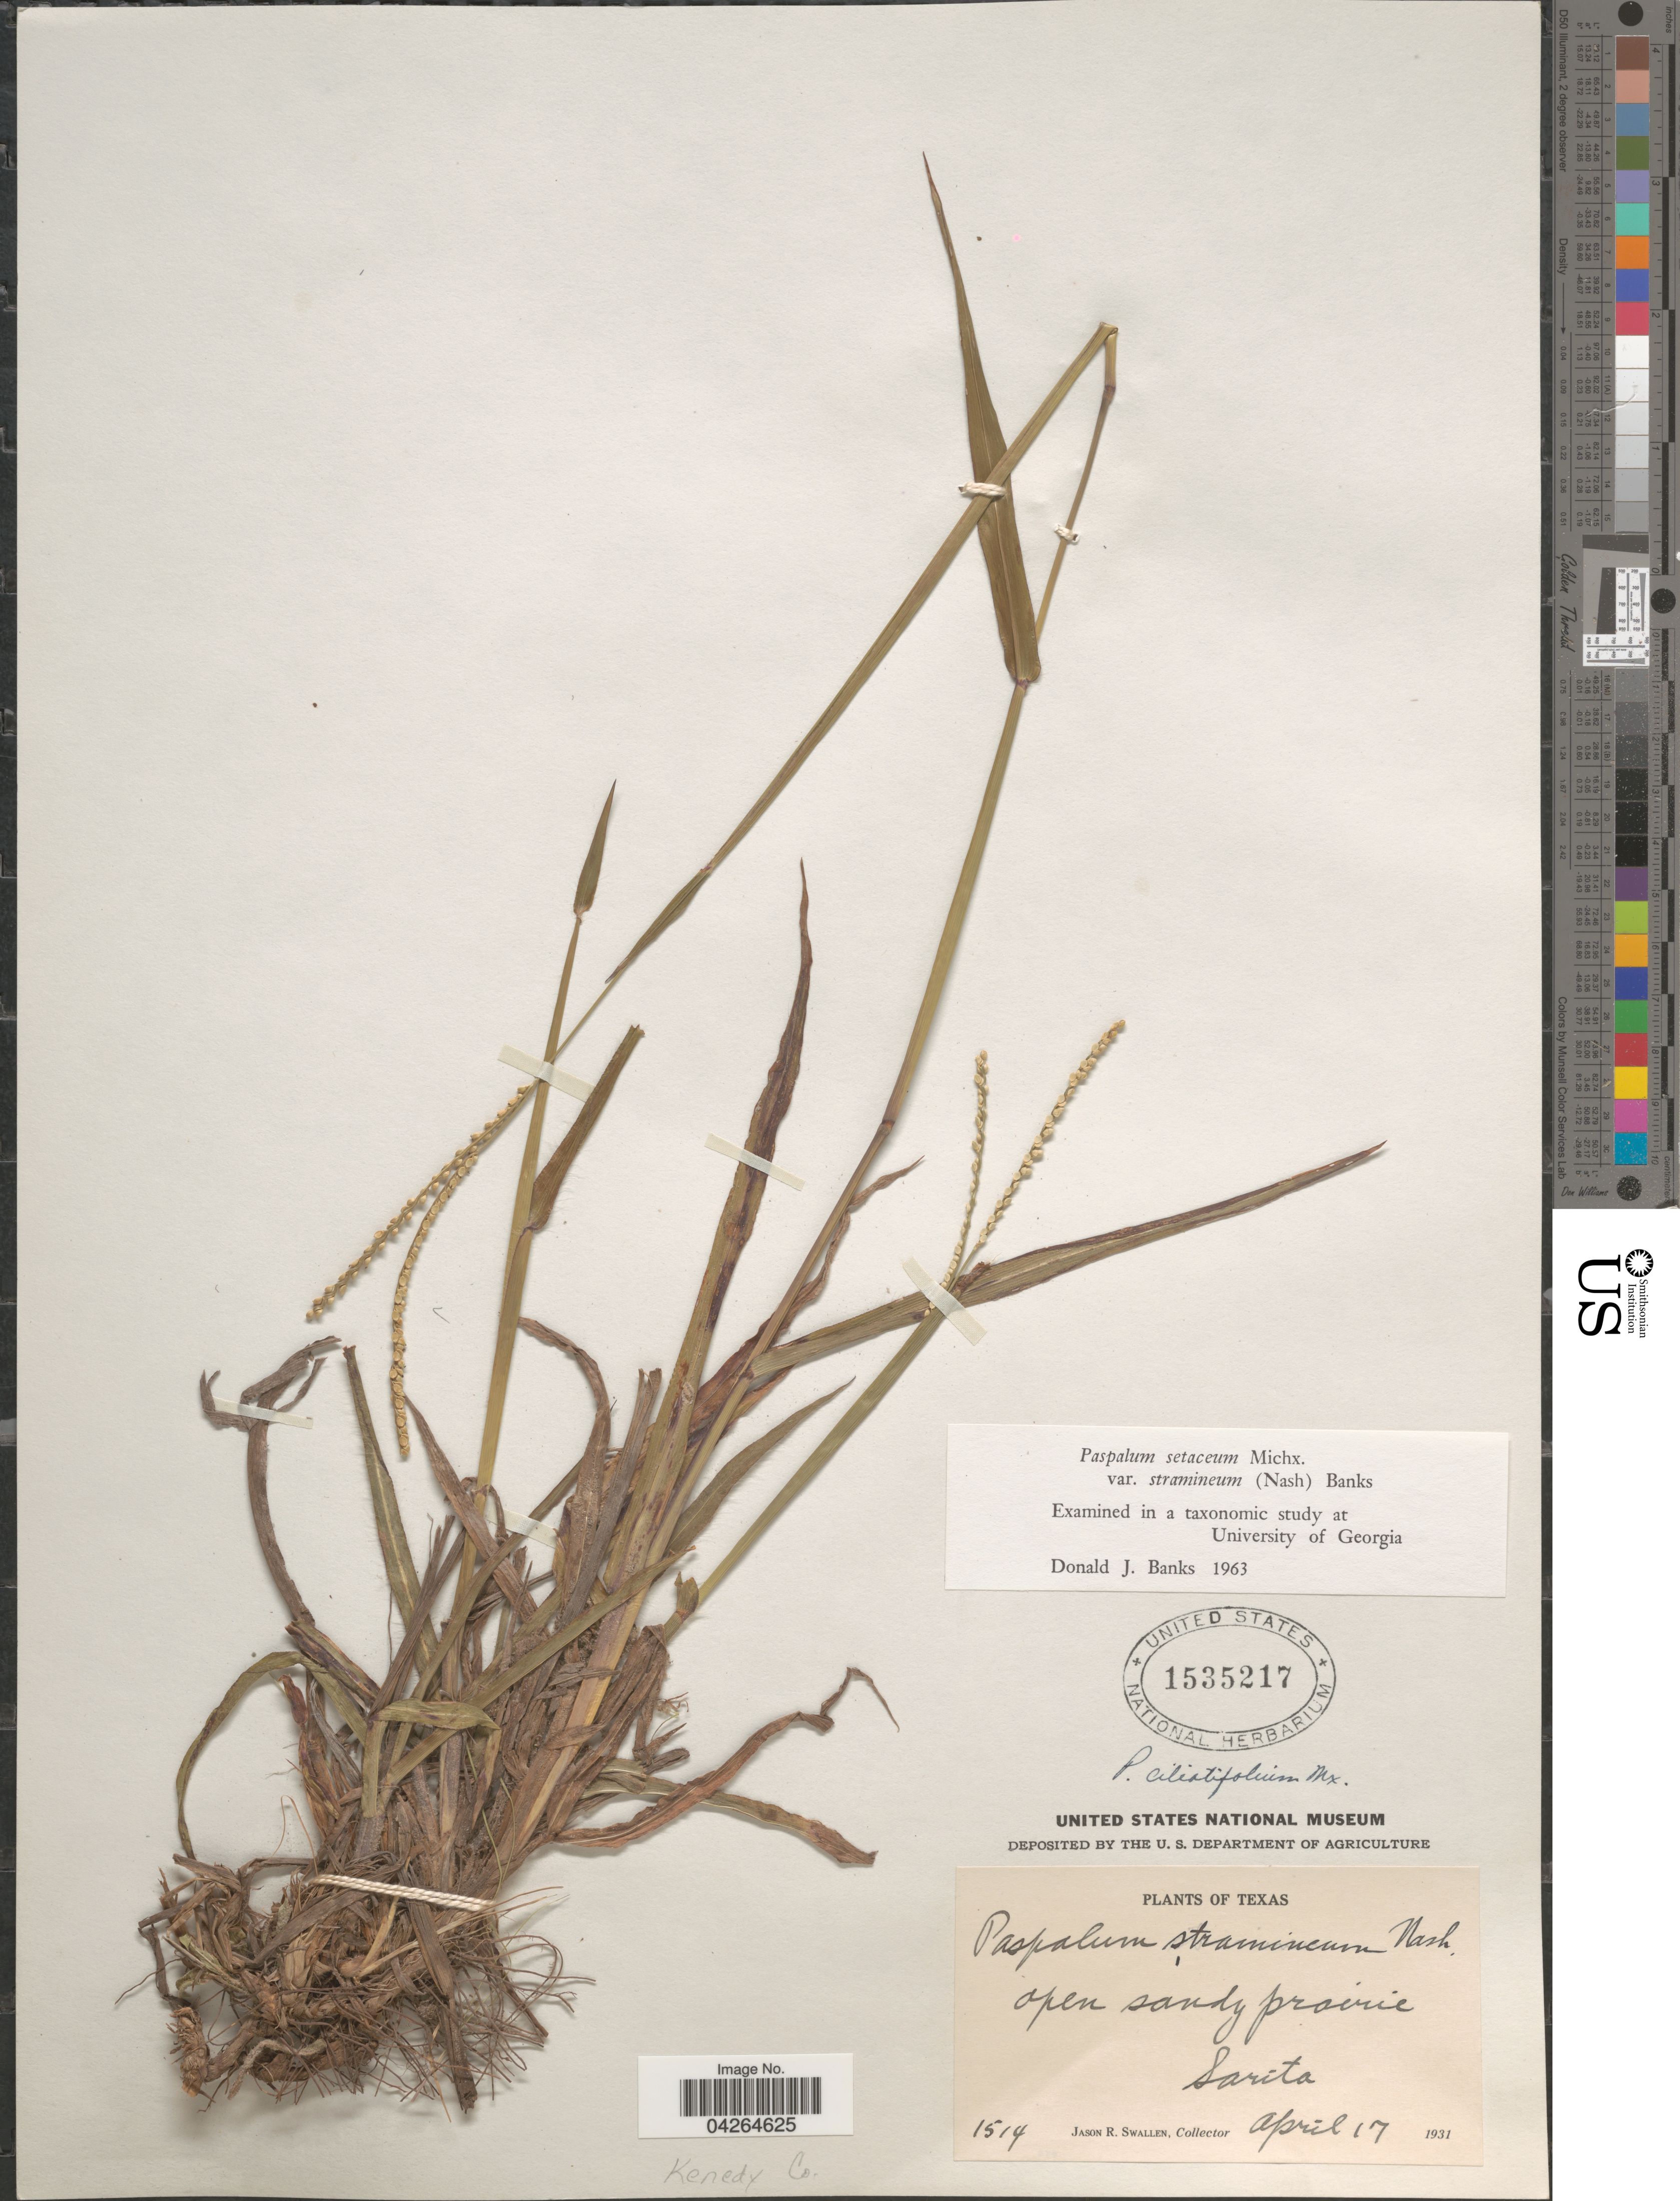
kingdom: Plantae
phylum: Tracheophyta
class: Liliopsida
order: Poales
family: Poaceae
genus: Paspalum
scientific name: Paspalum setaceum var. stramineum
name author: (Nash) D.J. Banks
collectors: J. R. Swallen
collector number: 1514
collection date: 1931-04-17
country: United States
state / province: Texas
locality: Sarita. Kenedy Co.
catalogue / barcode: US 1535217